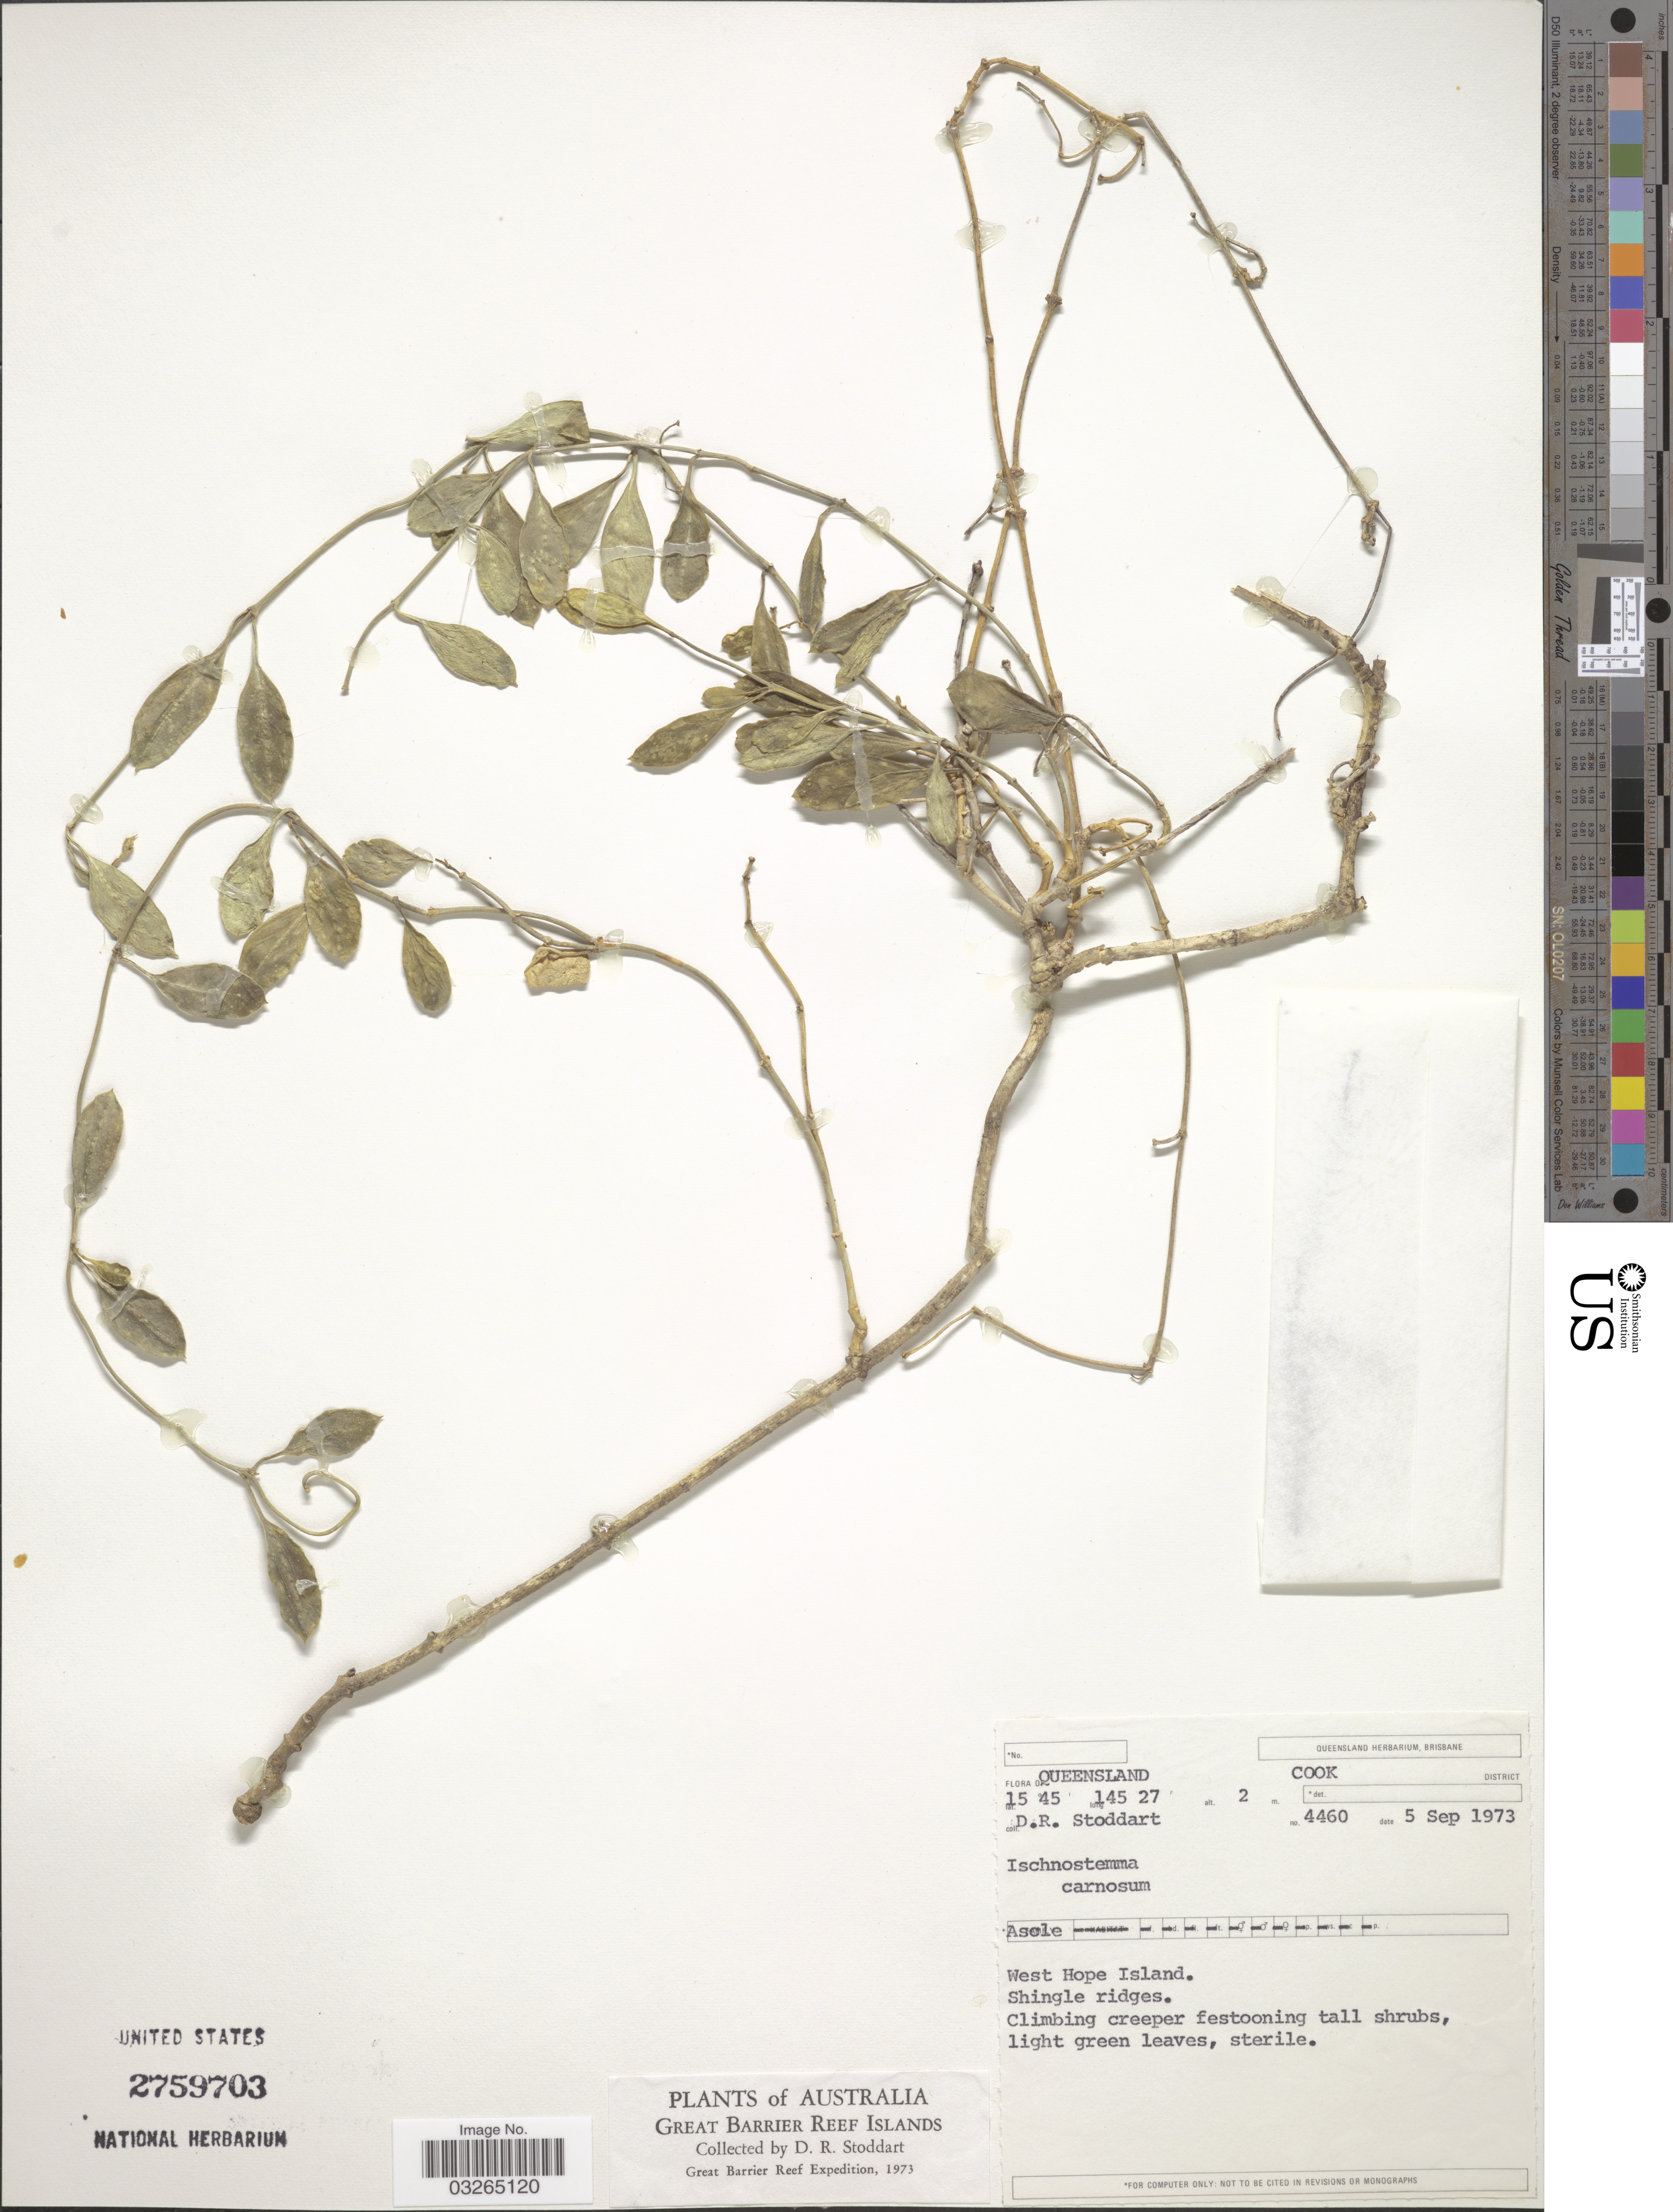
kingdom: Plantae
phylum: Tracheophyta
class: Magnoliopsida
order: Gentianales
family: Apocynaceae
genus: Vincetoxicum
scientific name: Vincetoxicum carnosum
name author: (R. Br.) Benth.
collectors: D. R. Stoddart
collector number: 4460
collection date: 1973-09-05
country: Australia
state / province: Queensland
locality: Cook District, West Hope Island. Great Barrier Reef Islands.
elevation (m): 2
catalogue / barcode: US 2759703